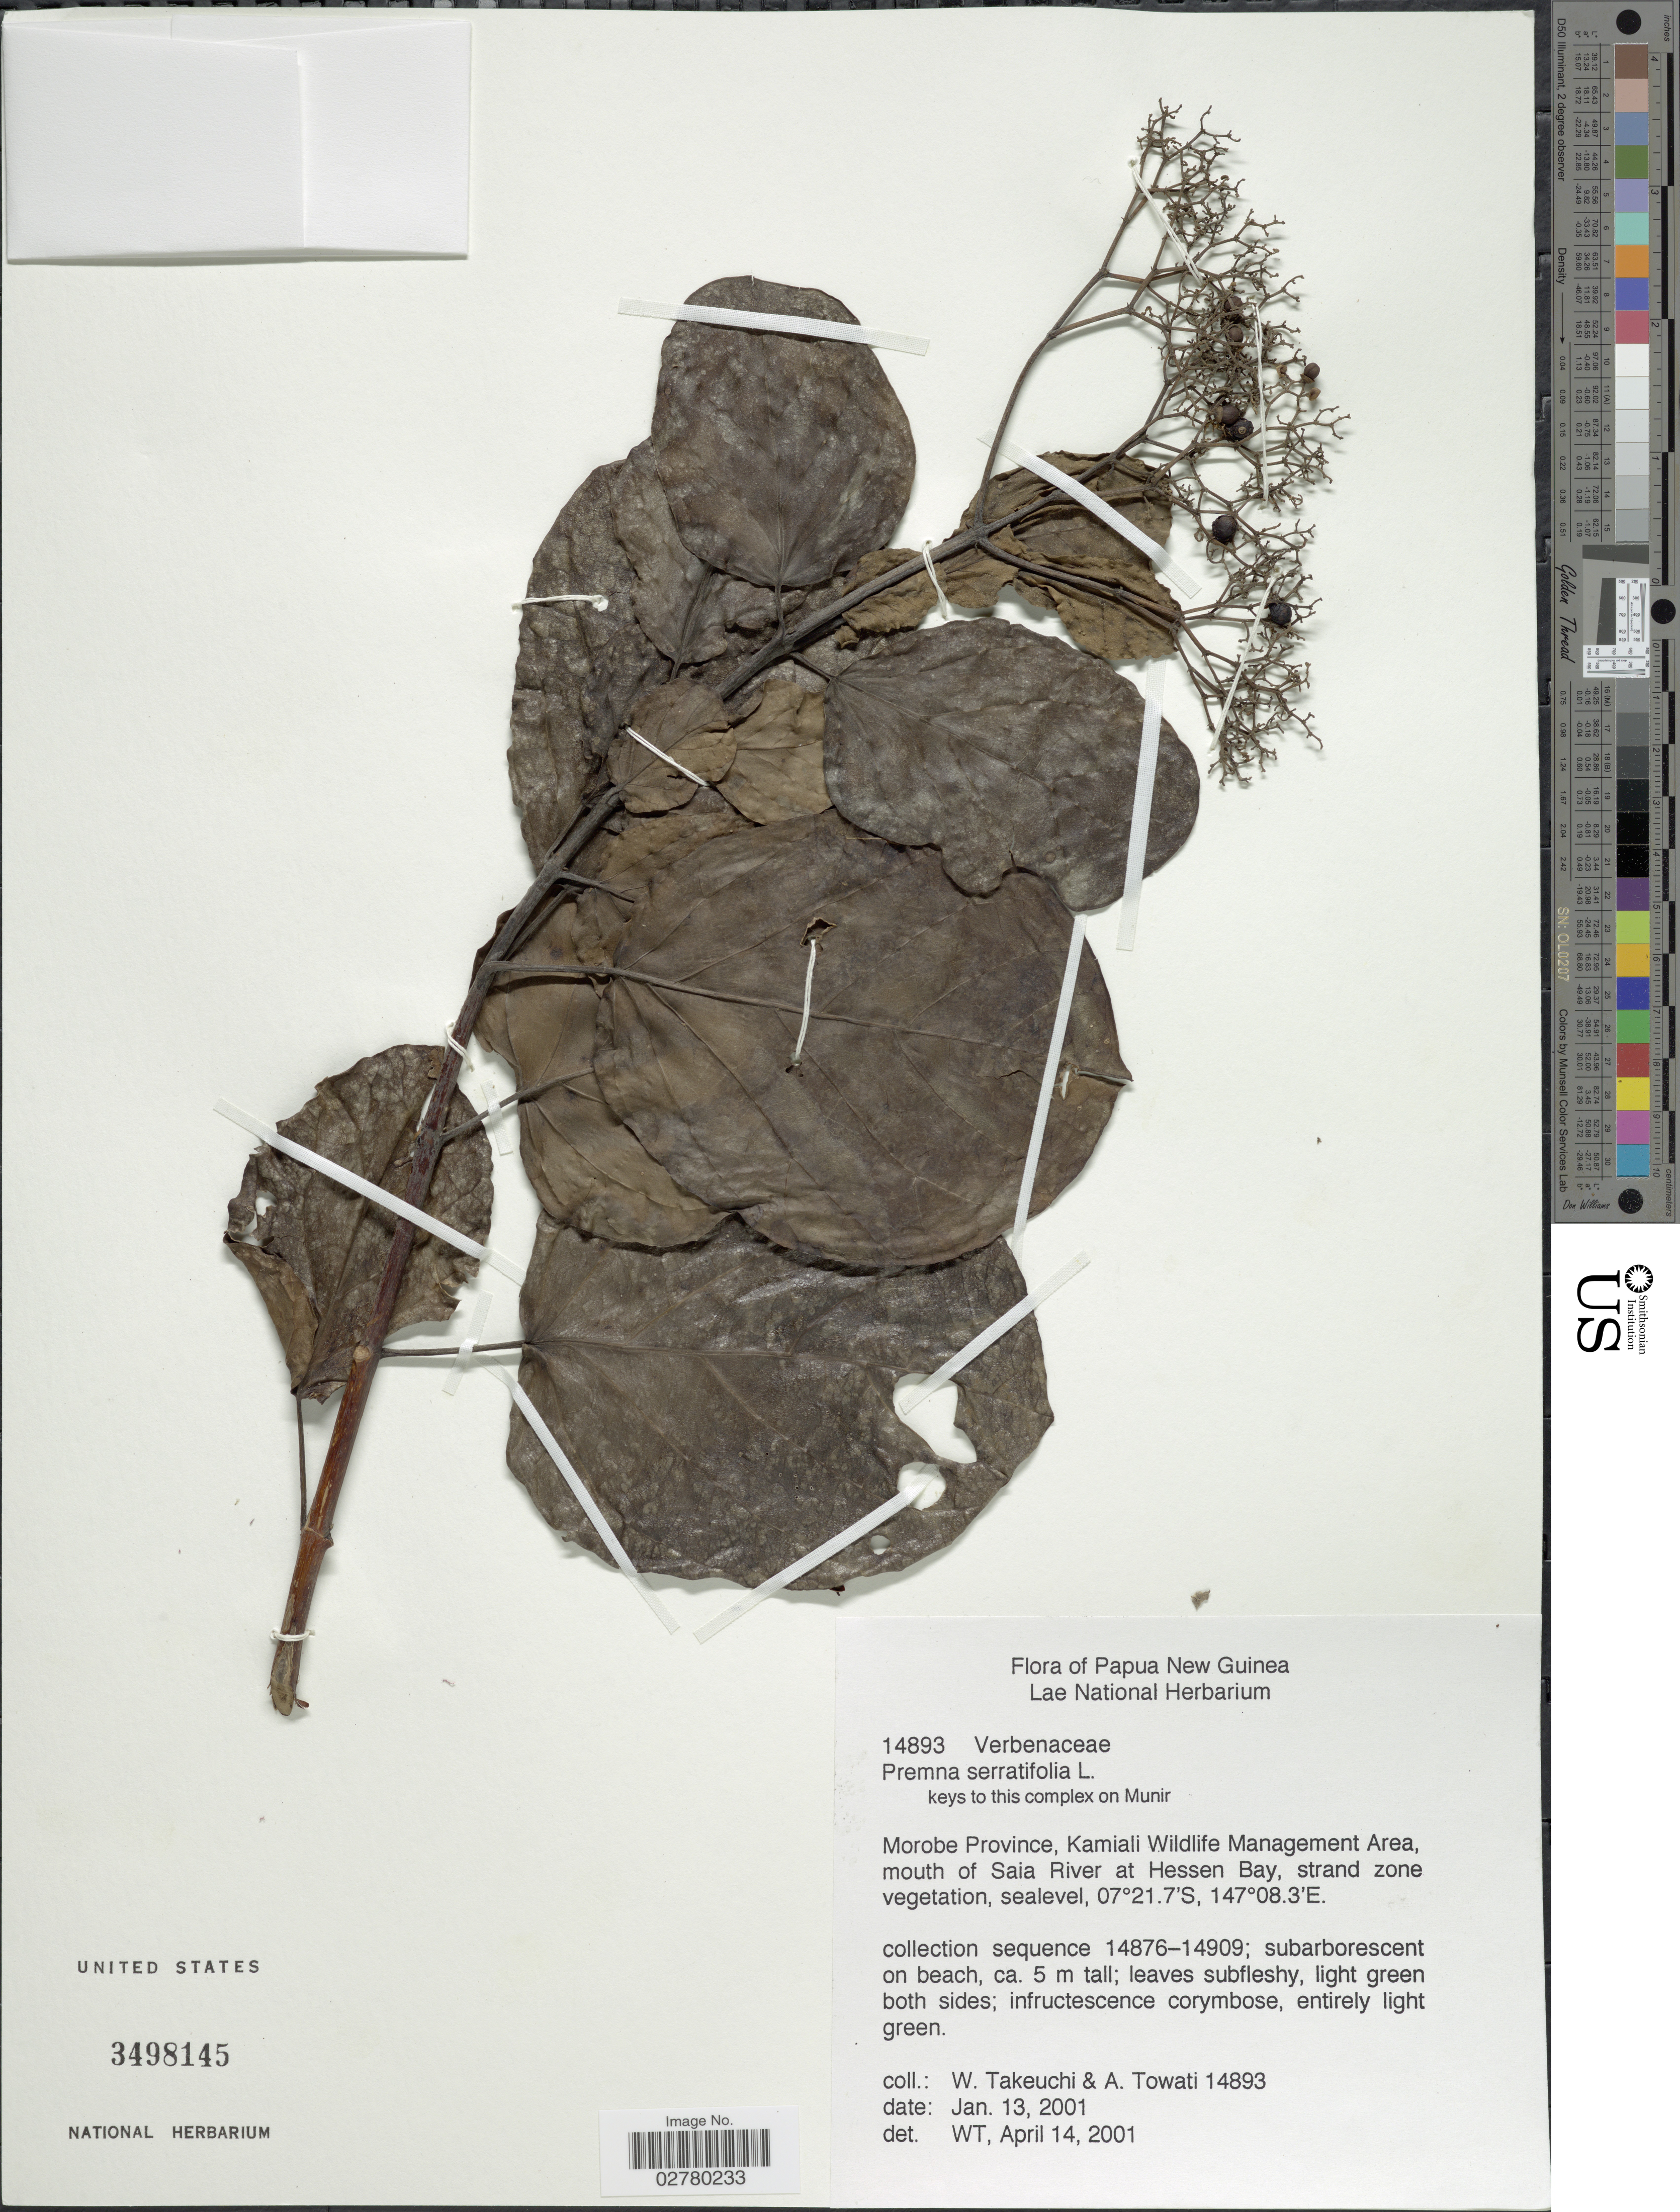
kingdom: Plantae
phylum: Tracheophyta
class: Magnoliopsida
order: Lamiales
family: Lamiaceae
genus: Premna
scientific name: Premna serratifolia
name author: L.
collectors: W. Takeuchi & A. Towati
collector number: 14893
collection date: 2001-01-13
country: Papua New Guinea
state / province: Morobe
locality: Morobe Province, Kamiali Wildlife Management Area, mouth of Saia River at Hessen Bay.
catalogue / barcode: US 3498145